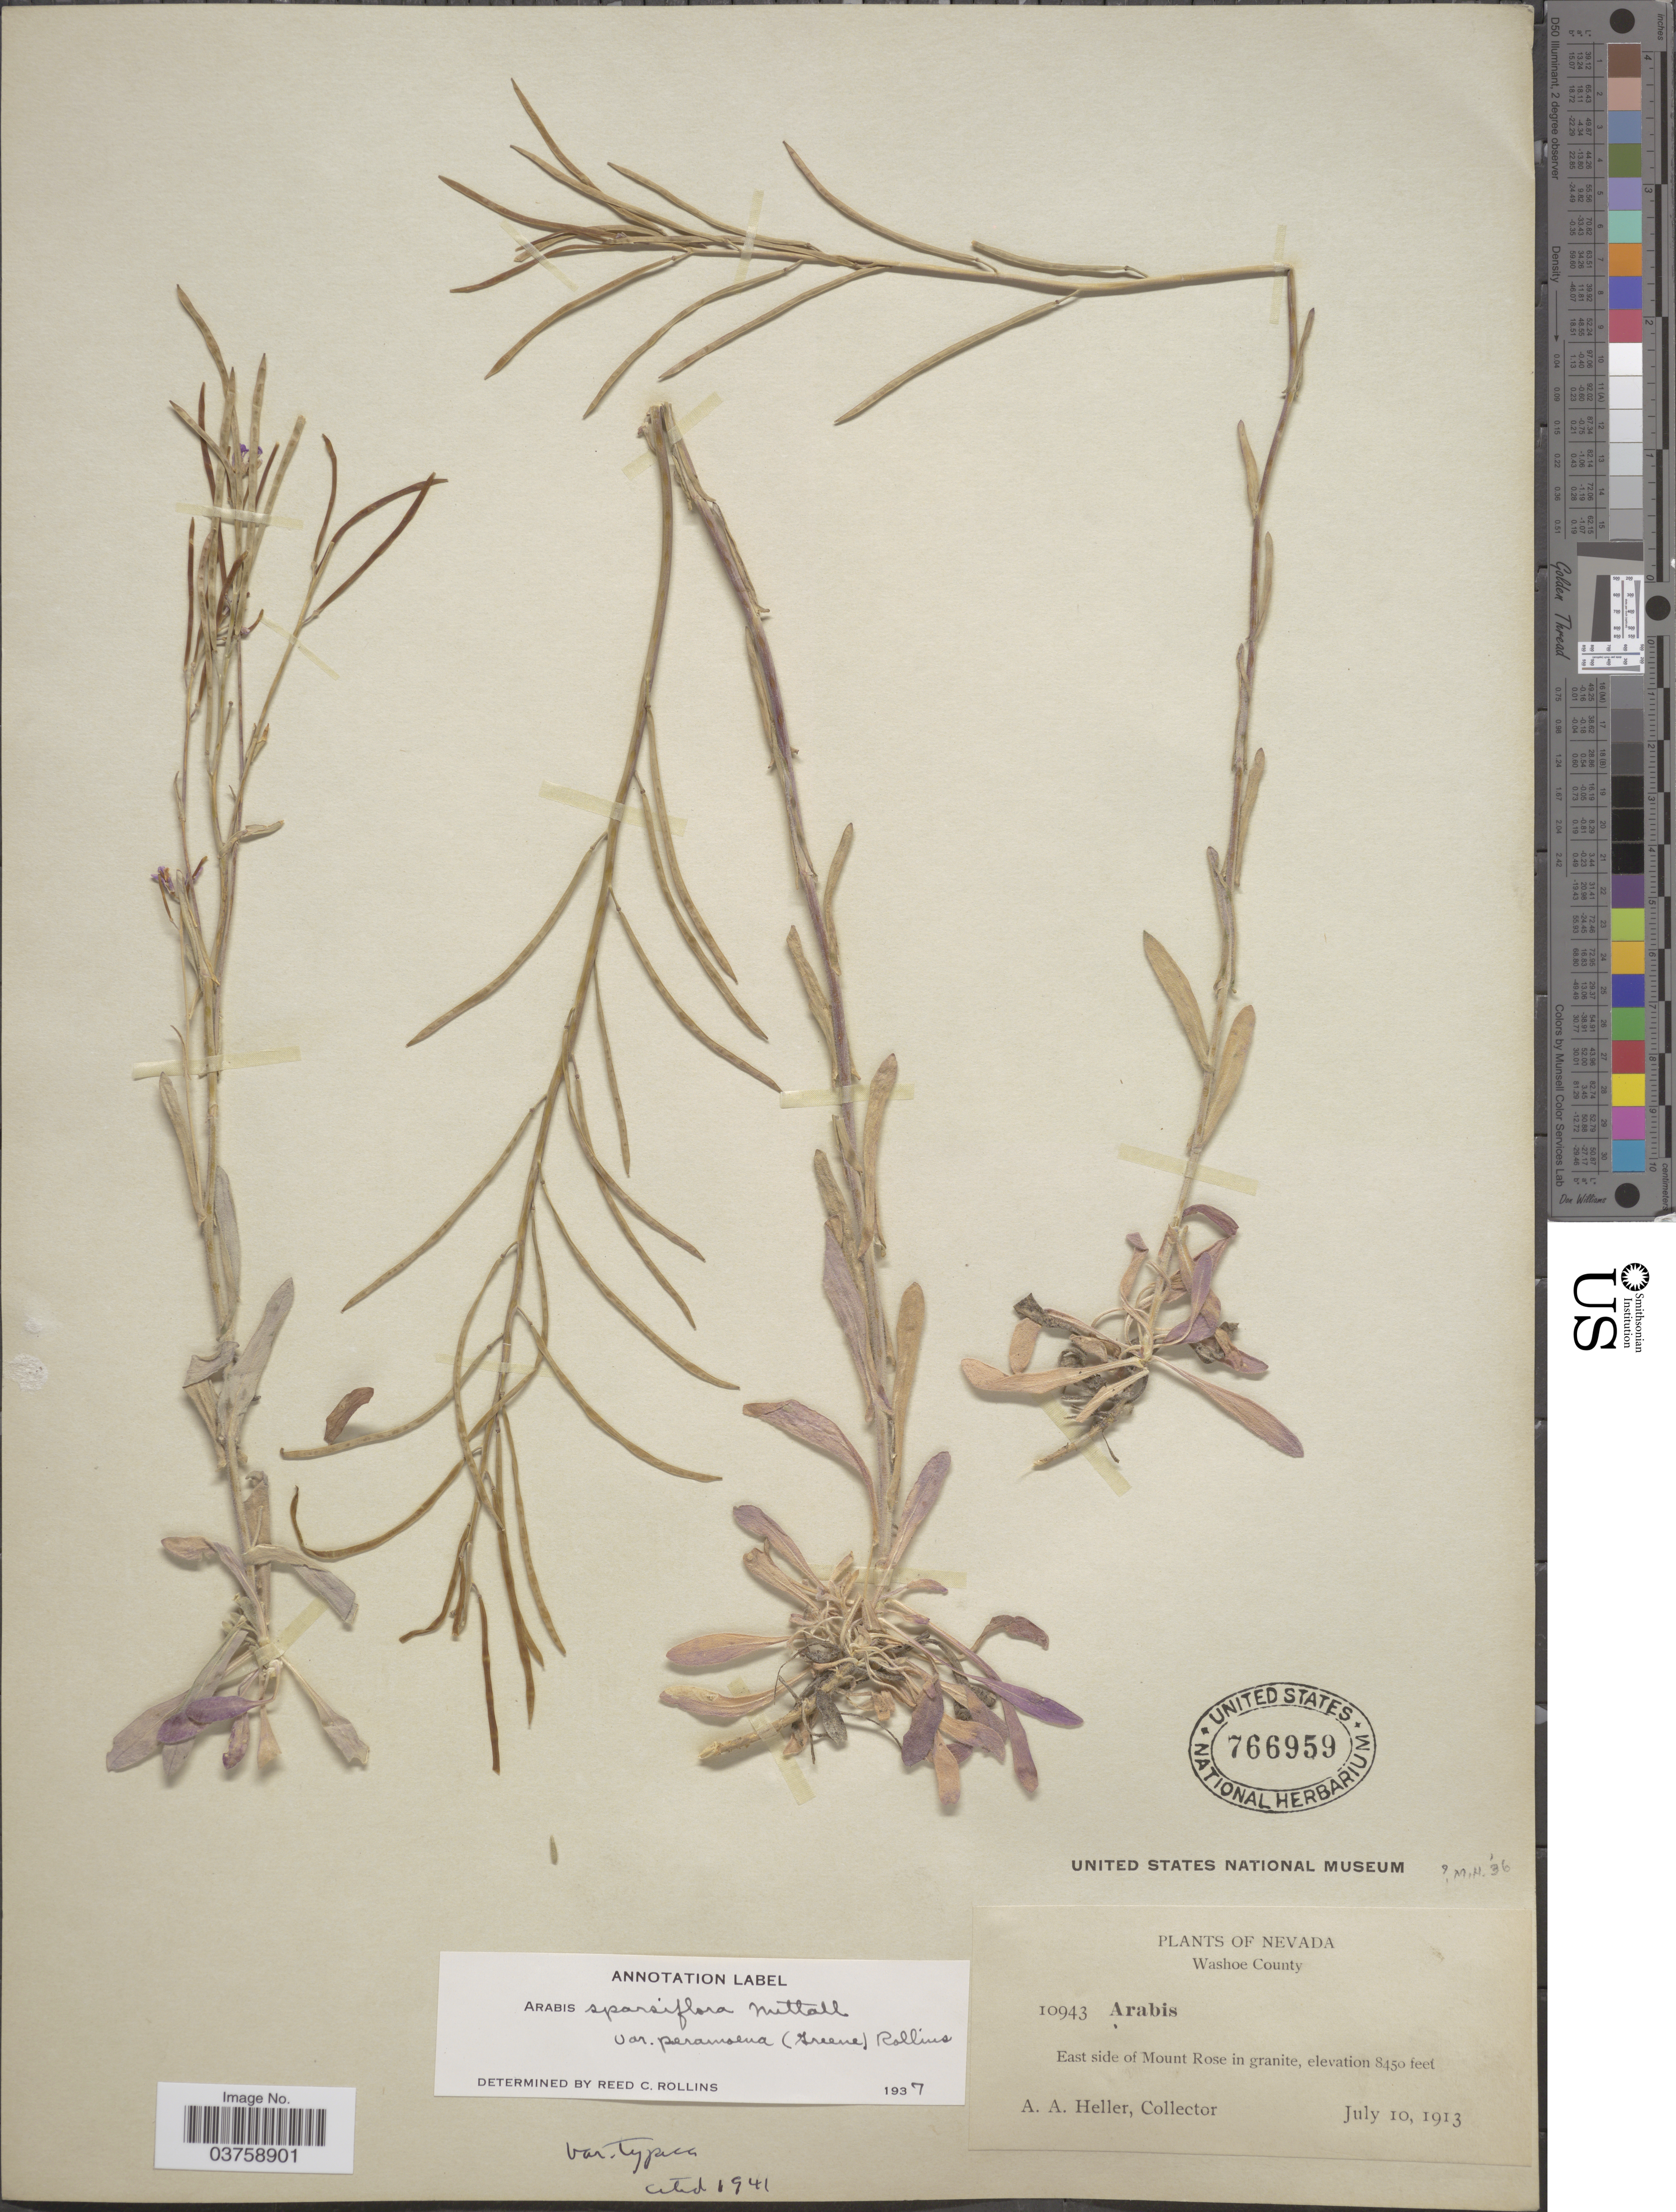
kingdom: Plantae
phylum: Tracheophyta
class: Magnoliopsida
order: Brassicales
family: Brassicaceae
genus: Arabis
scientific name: Arabis sparsiflora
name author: Nutt.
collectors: A. A. Heller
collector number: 10943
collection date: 1913-07-10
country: United States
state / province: Nevada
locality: Washoe County. East side of Mount Rose in granite.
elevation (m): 2576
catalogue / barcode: US 766959